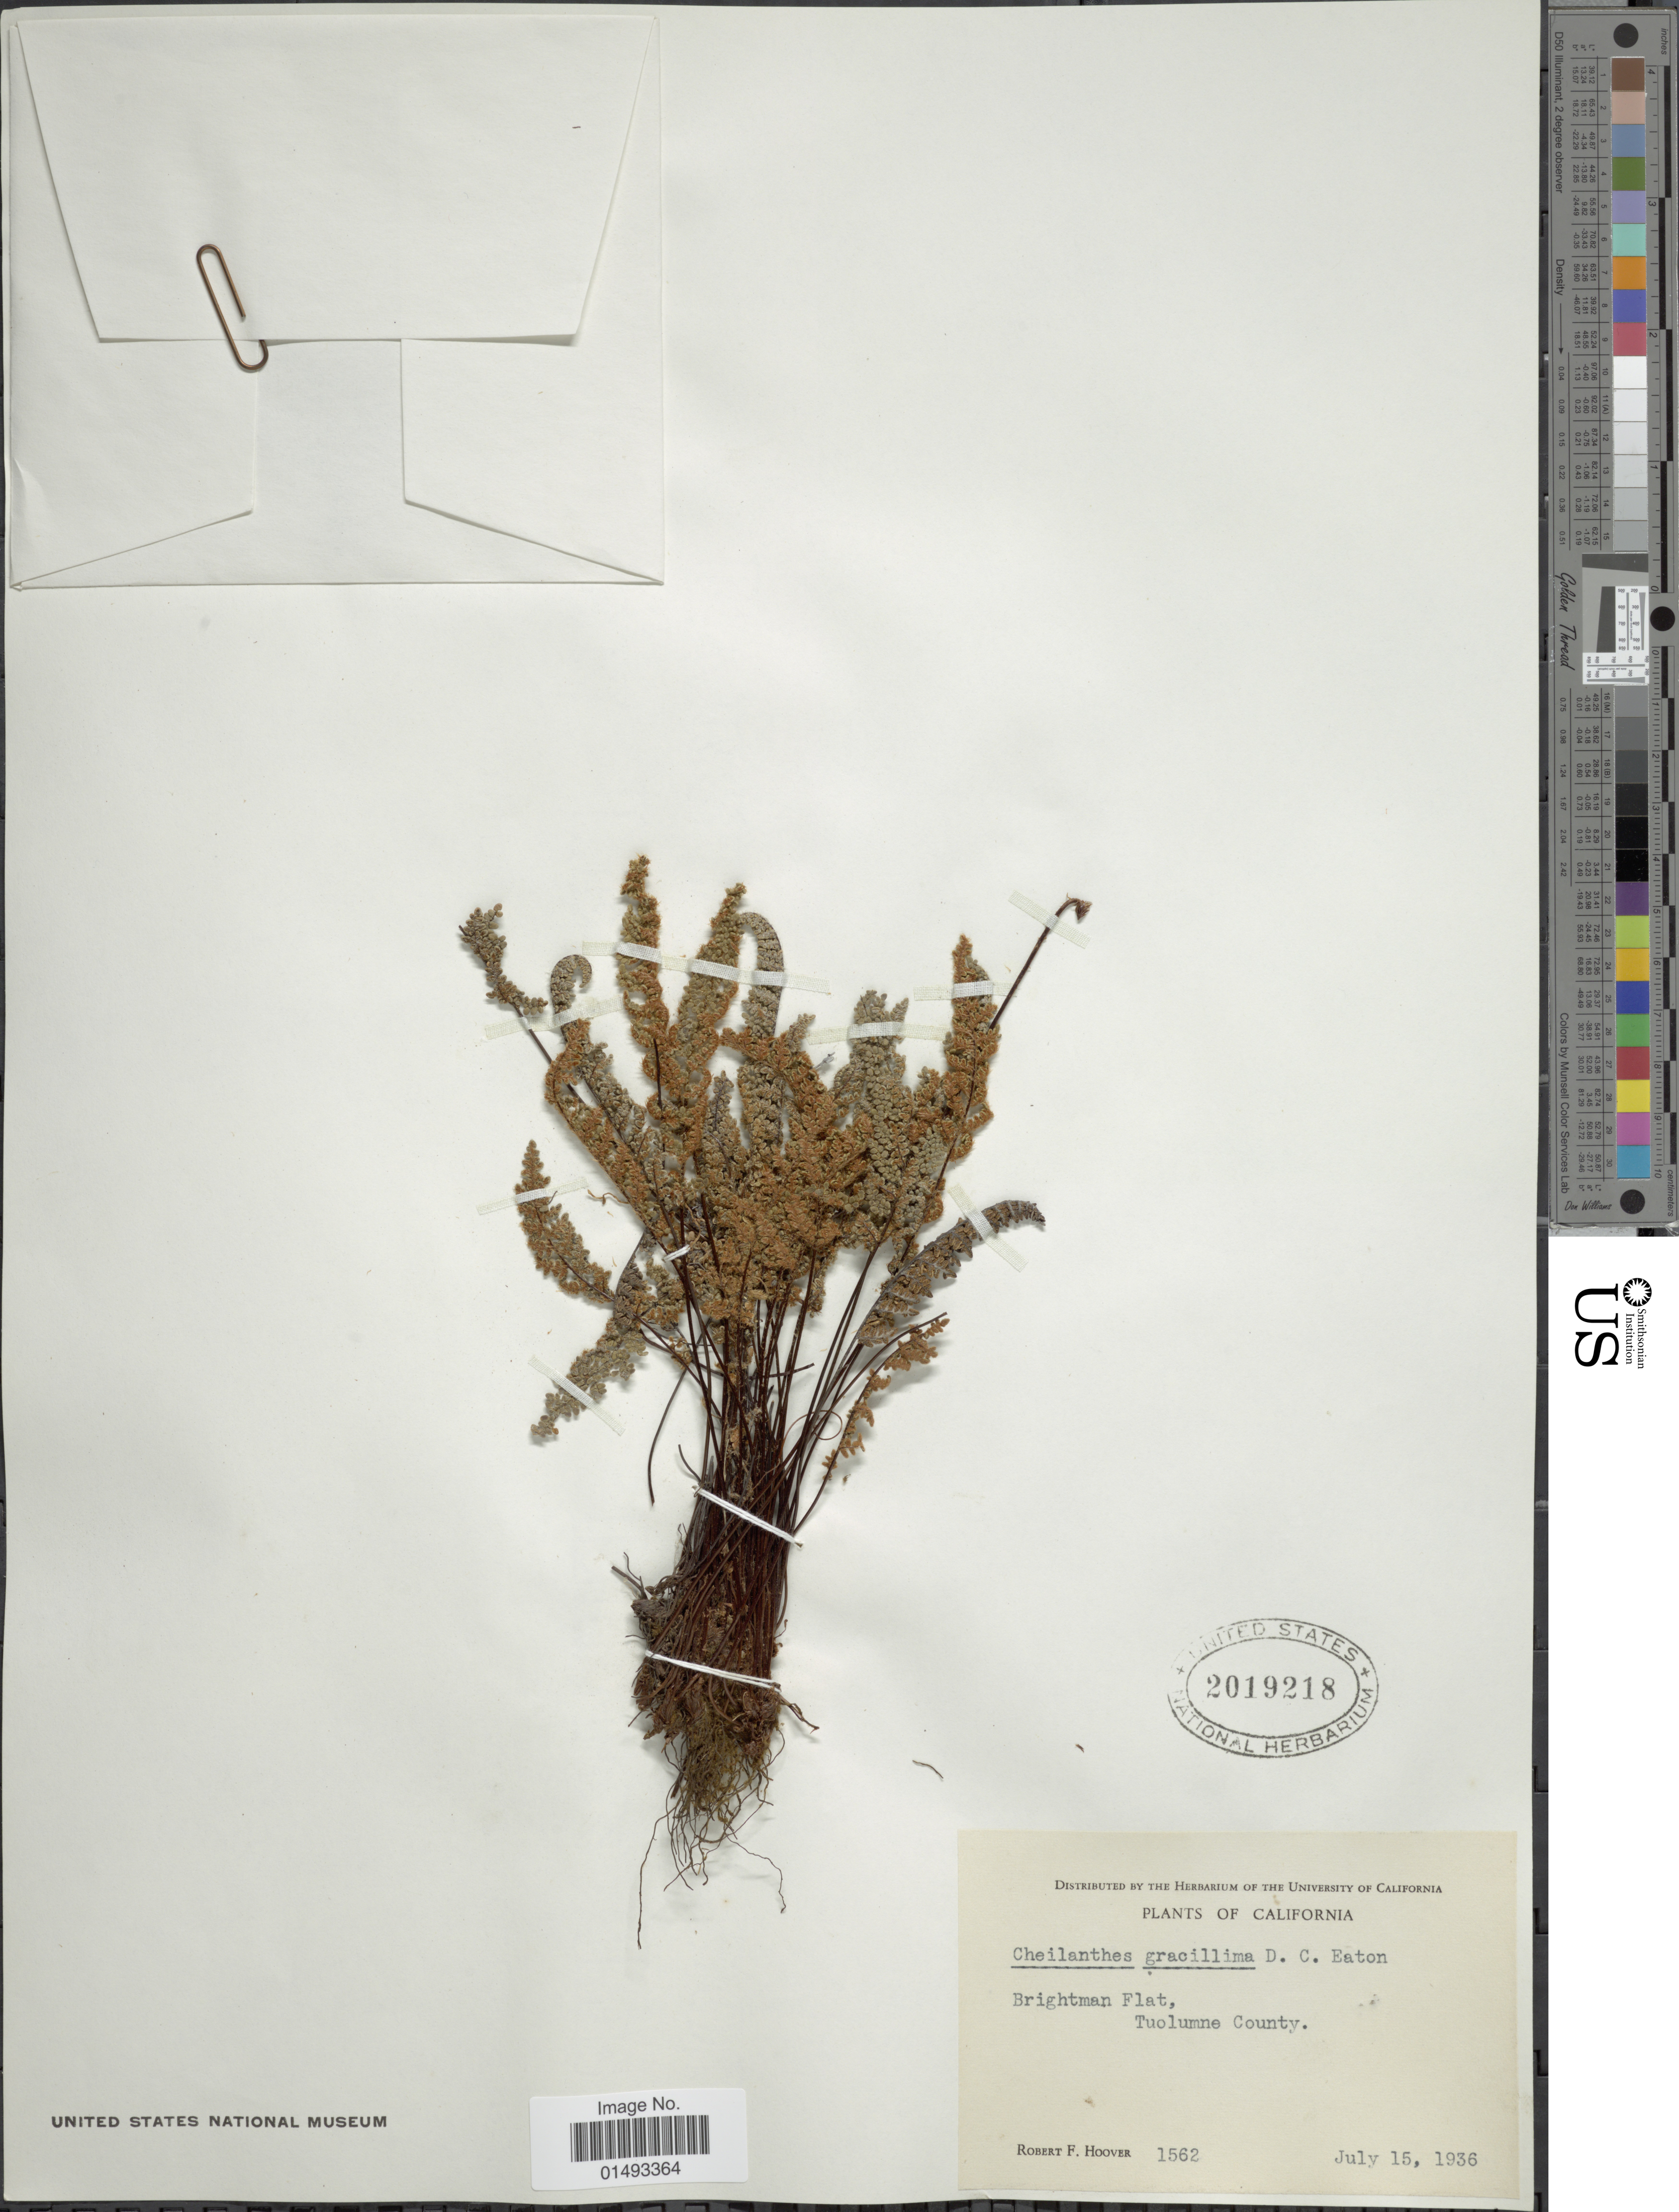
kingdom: Plantae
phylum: Tracheophyta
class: Polypodiopsida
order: Polypodiales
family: Pteridaceae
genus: Myriopteris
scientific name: Myriopteris gracillima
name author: (D.C. Eaton) J. Sm.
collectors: R. F. Hoover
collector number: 1562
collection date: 1936-07-15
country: United States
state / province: California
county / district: Tuolumne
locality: Brightman Flat, Tuolumne County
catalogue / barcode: US 2019218